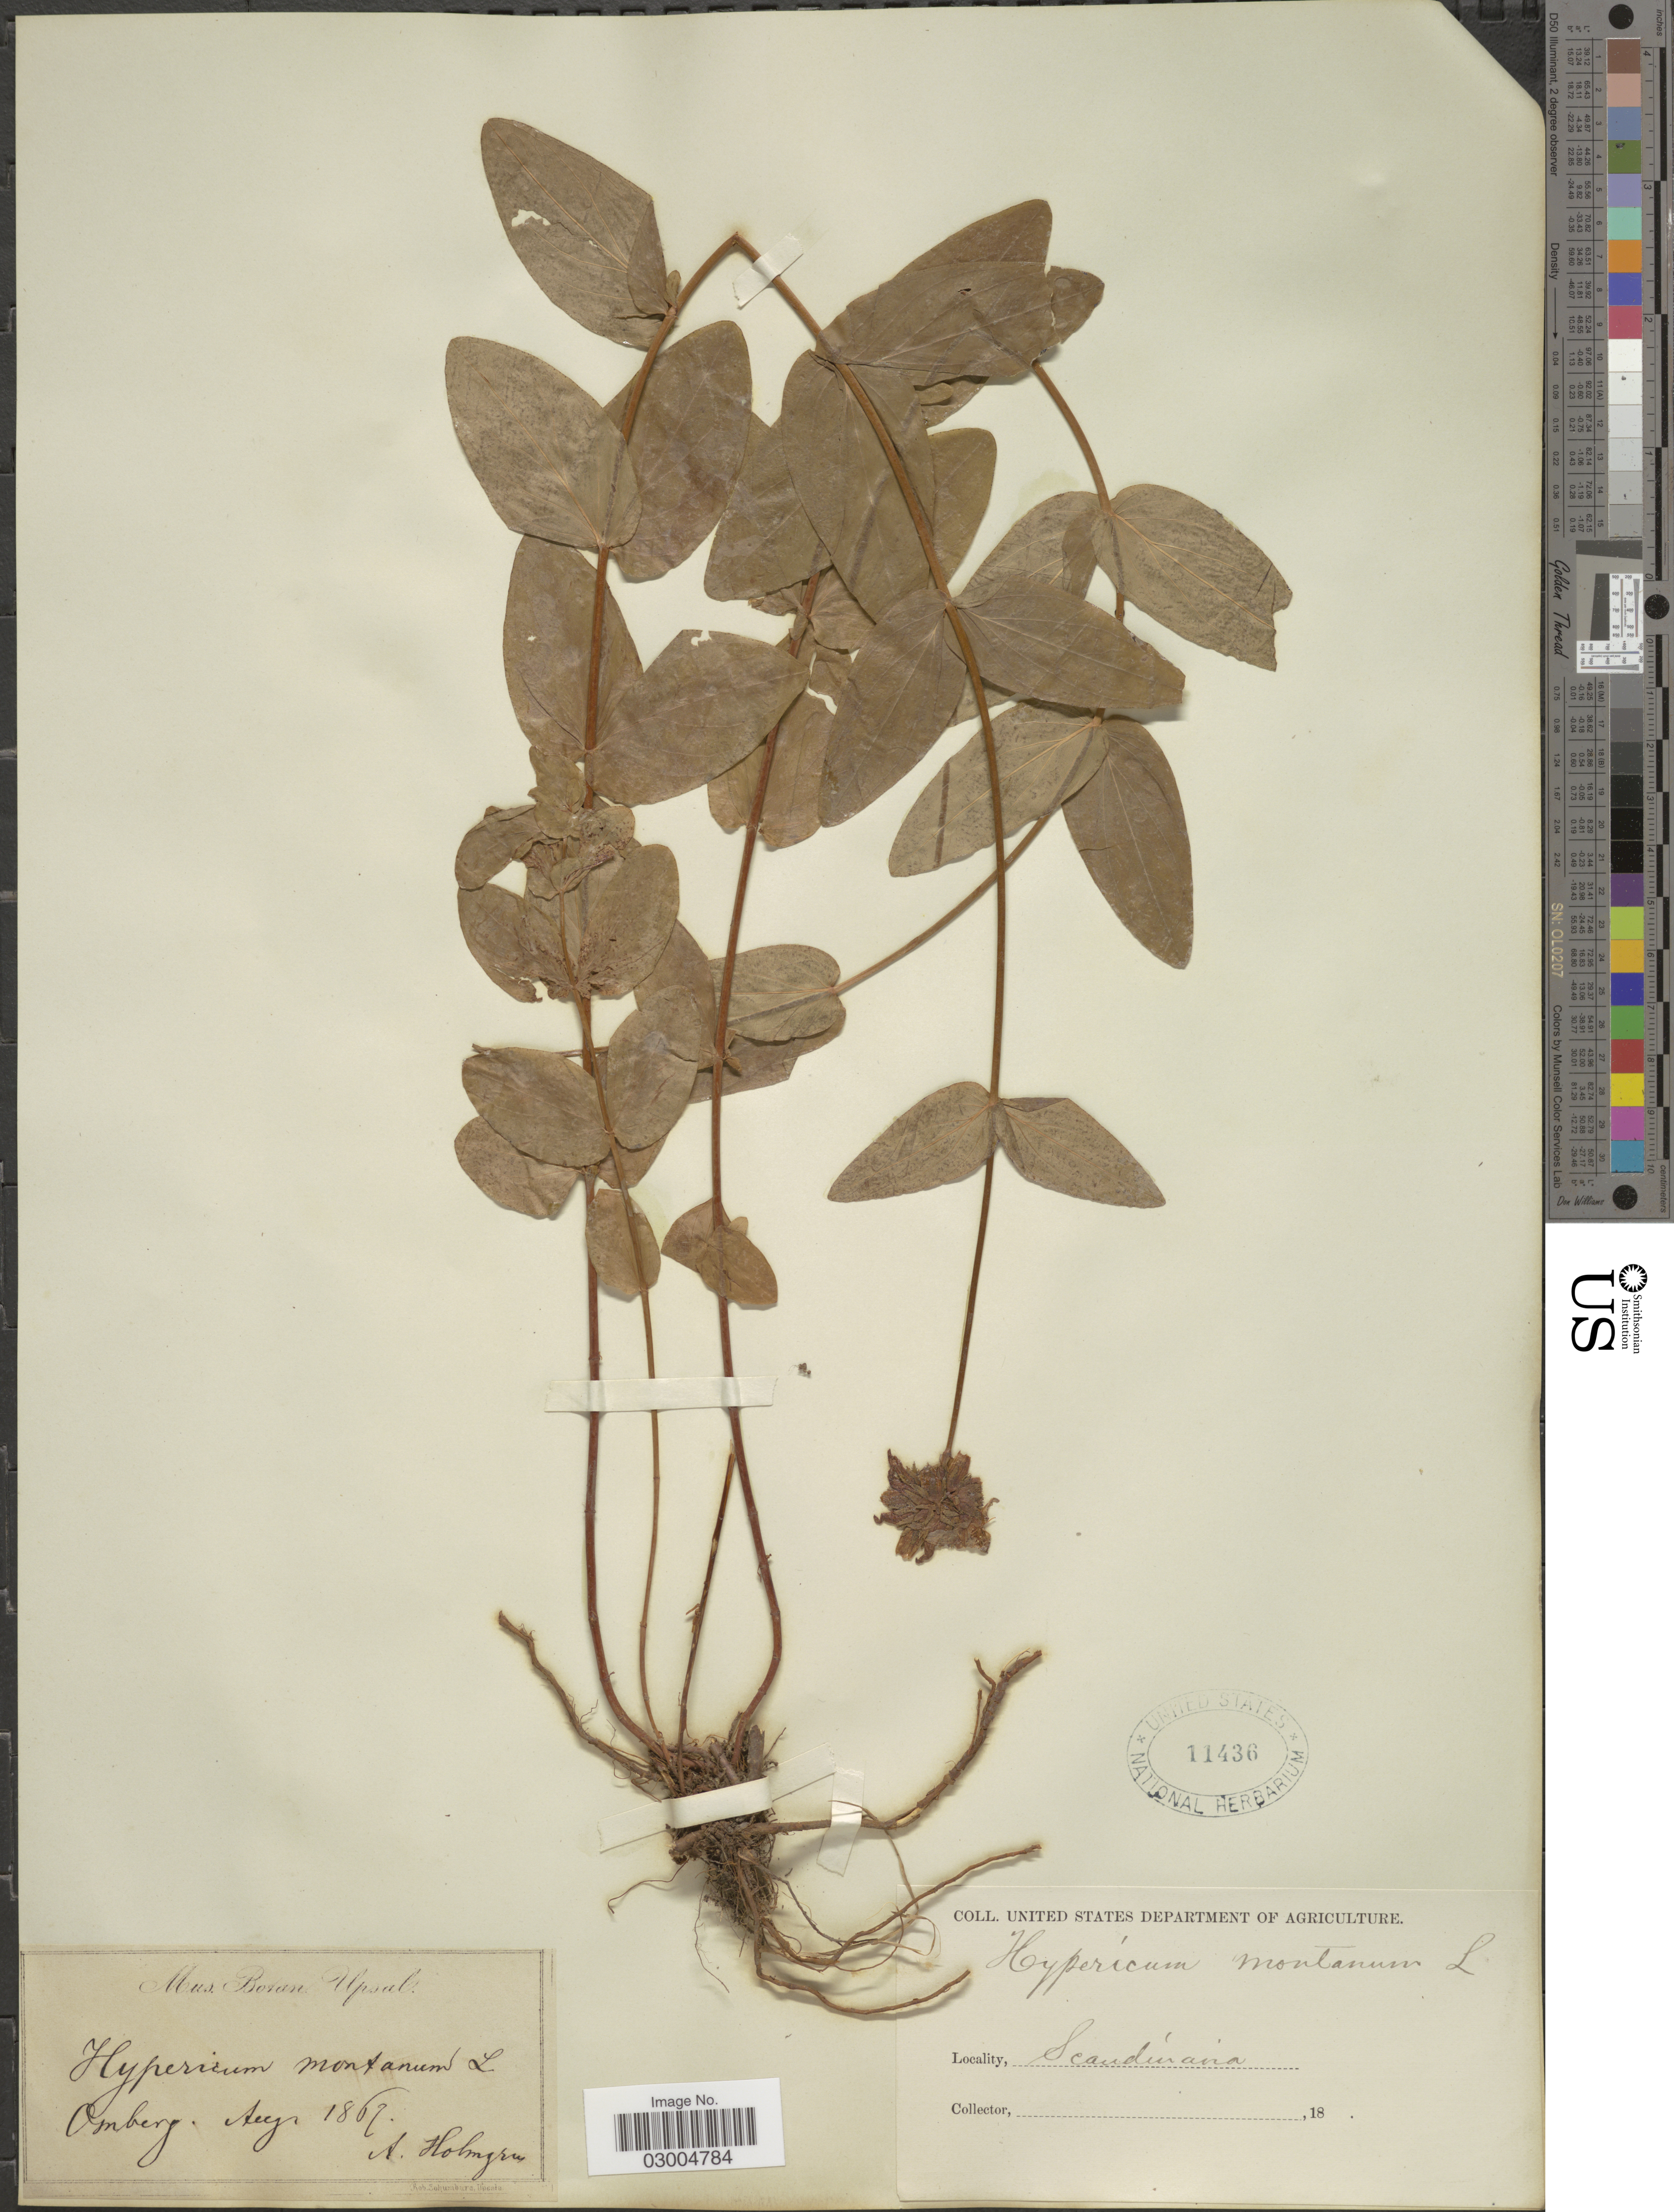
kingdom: Plantae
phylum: Tracheophyta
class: Magnoliopsida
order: Malpighiales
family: Hypericaceae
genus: Hypericum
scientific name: Hypericum montanum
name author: L.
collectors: A. Holmgren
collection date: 1867-08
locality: Scandinavia. Omberg.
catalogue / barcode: US 11436